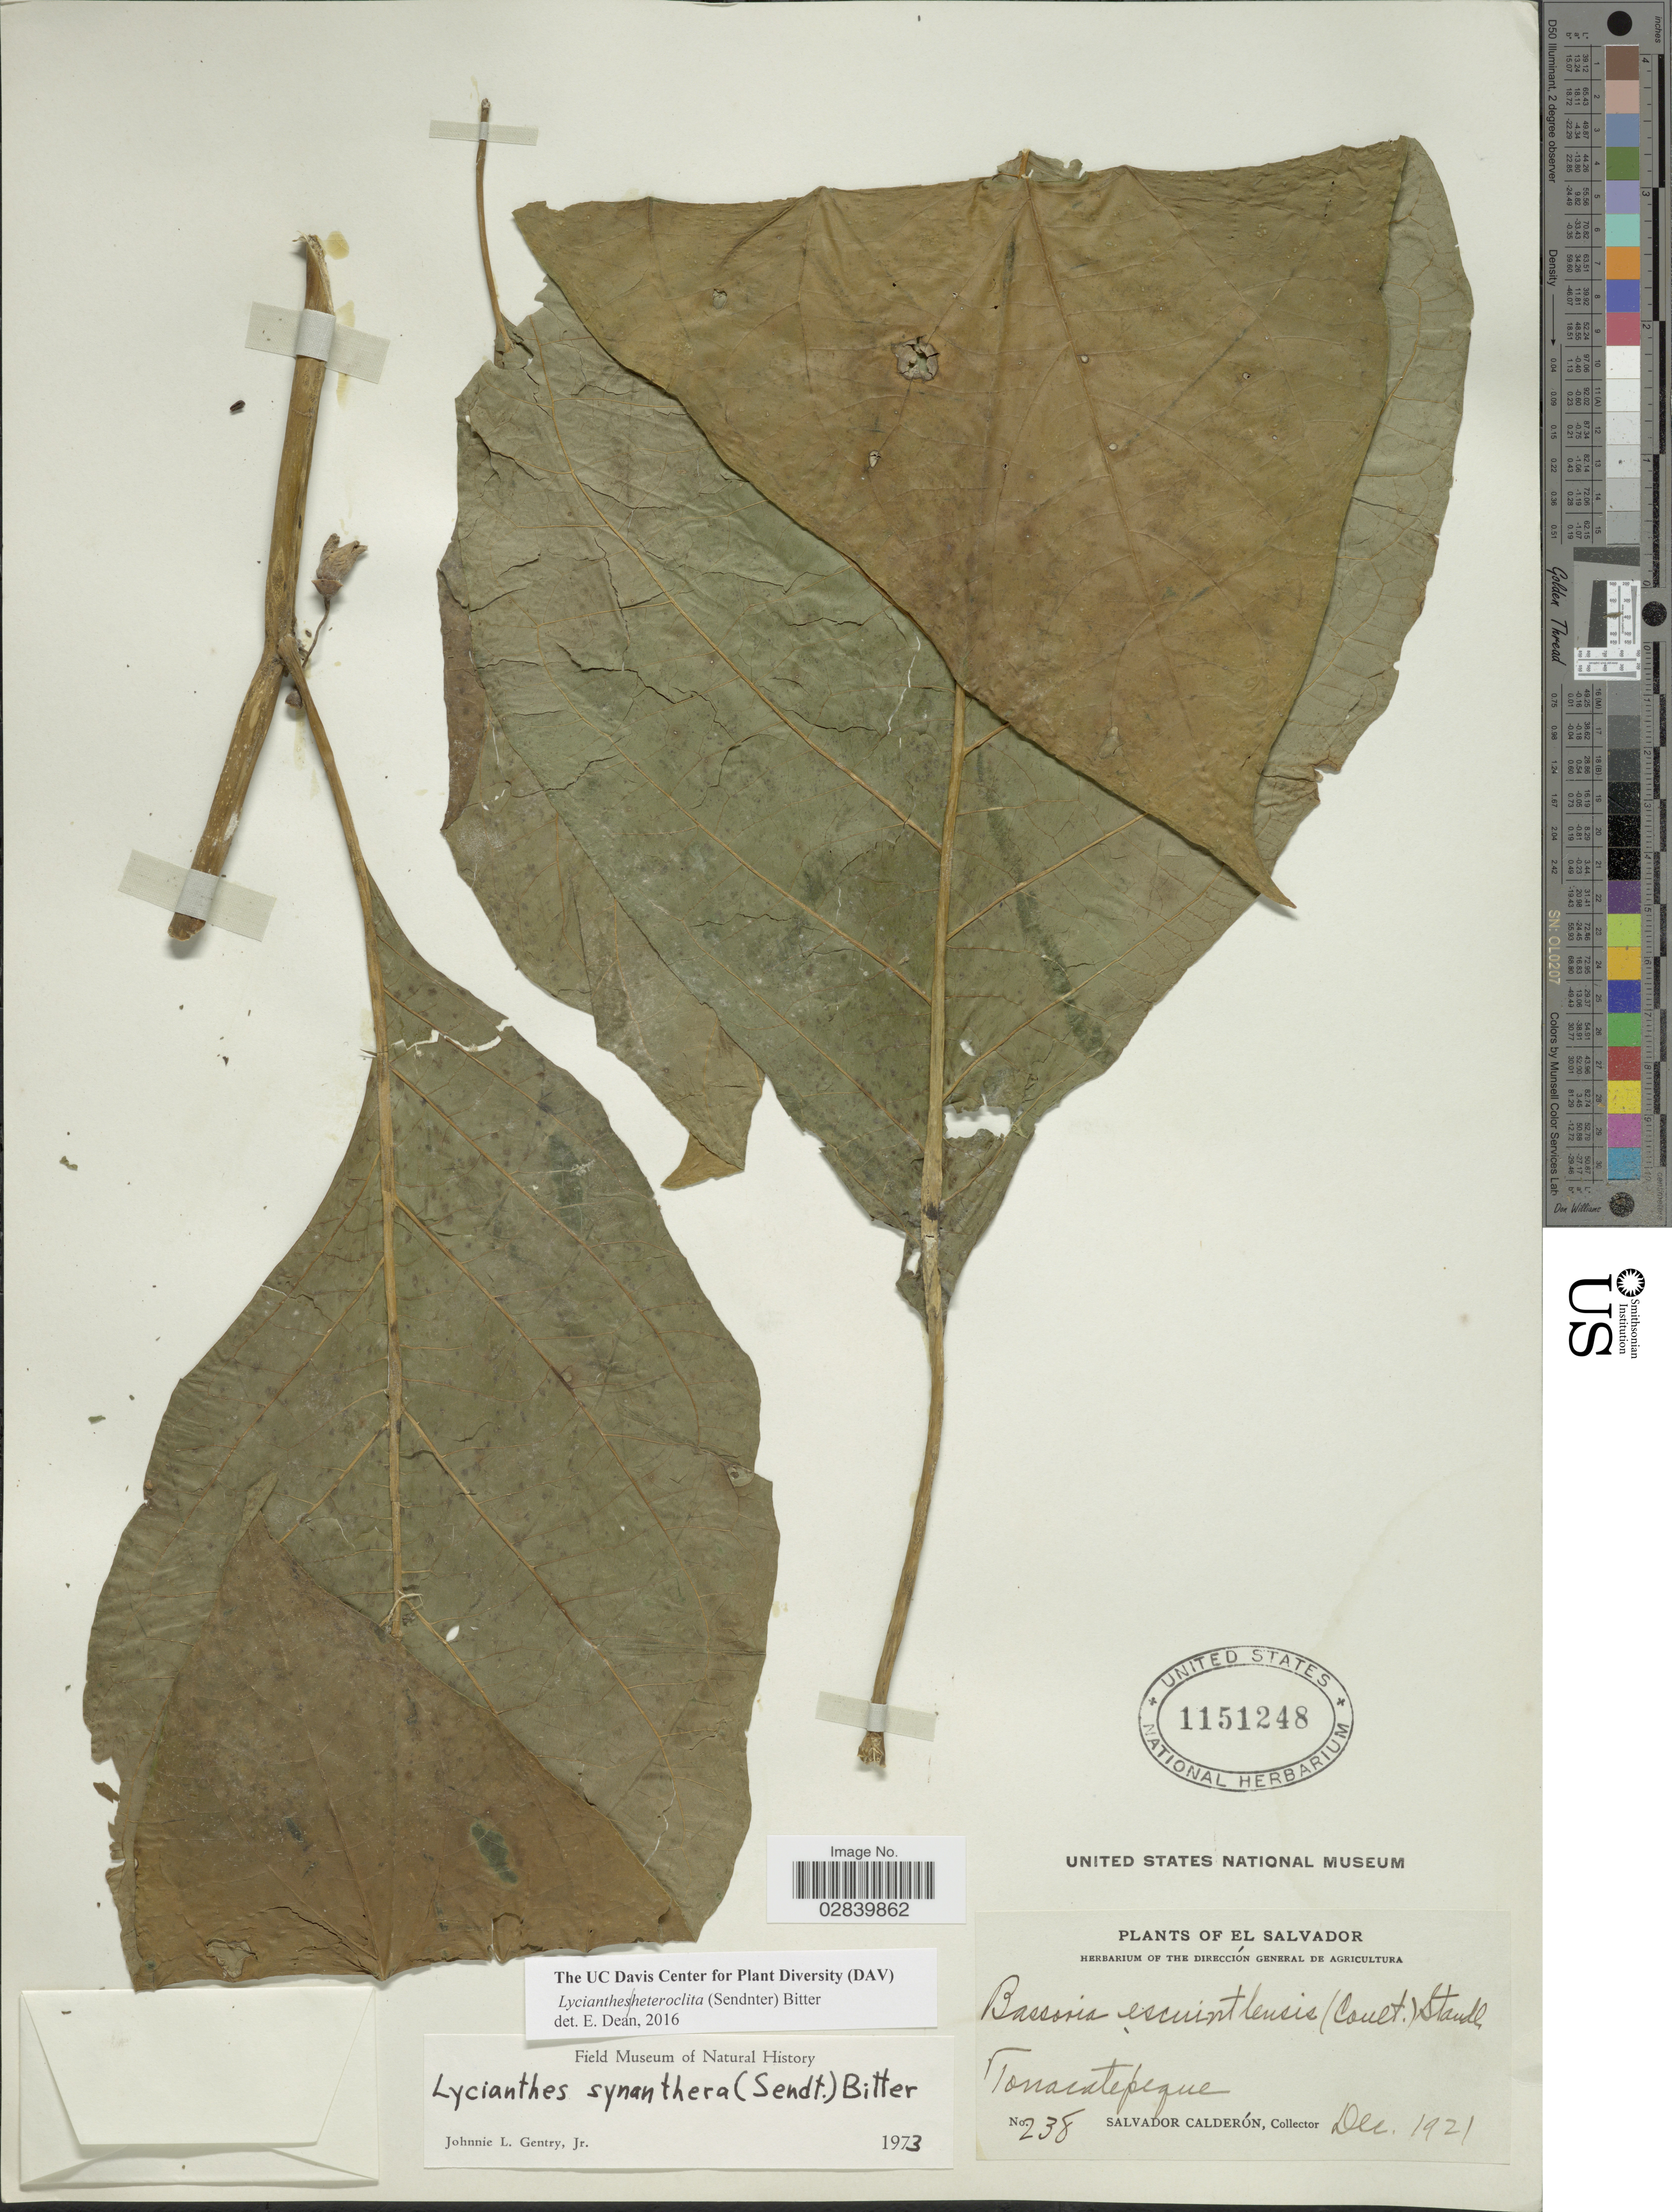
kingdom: Plantae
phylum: Tracheophyta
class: Magnoliopsida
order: Solanales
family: Solanaceae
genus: Lycianthes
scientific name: Lycianthes heteroclita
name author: (Sendtn.) Bitter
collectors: S. Calderón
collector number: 238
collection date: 1921-12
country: El Salvador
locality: Tonacatepeque.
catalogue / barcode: US 1151248